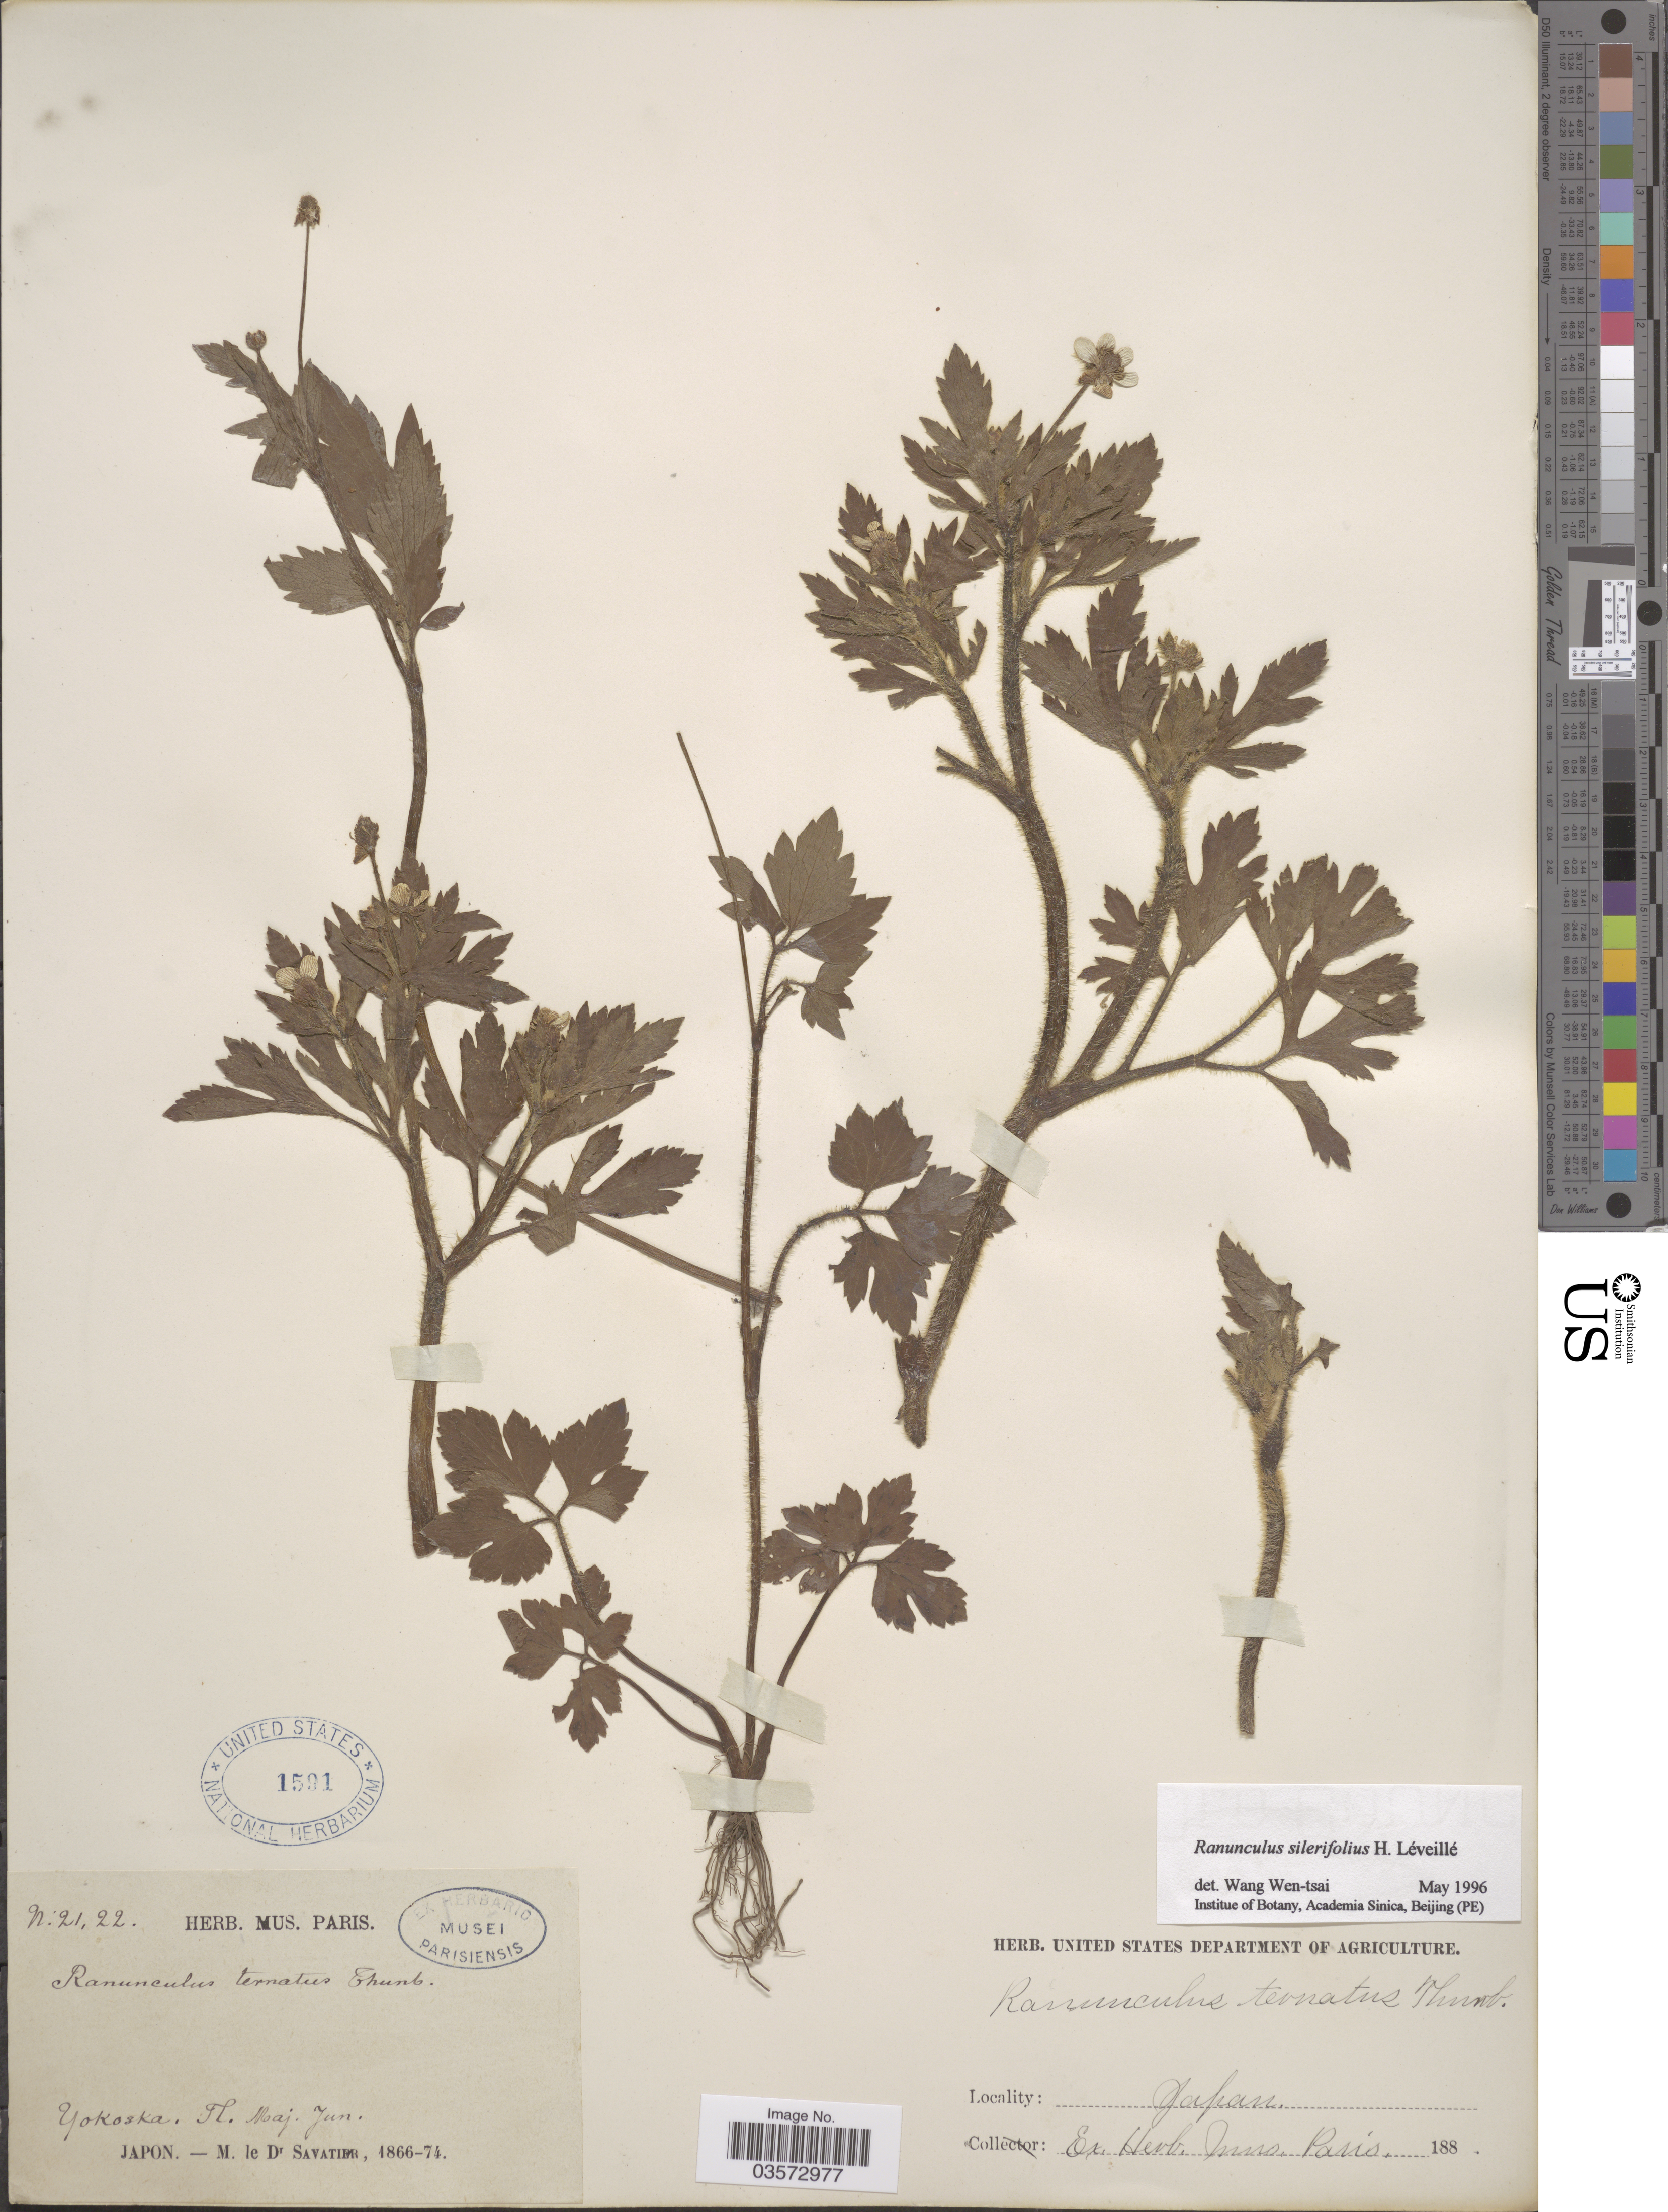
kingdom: Plantae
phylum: Tracheophyta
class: Magnoliopsida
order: Ranunculales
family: Ranunculaceae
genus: Ranunculus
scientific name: Ranunculus silerifolius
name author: H. Lév.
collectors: Savatier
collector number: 2122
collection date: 1866-05/1874-06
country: Japan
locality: Yokoska.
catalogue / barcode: US 1591